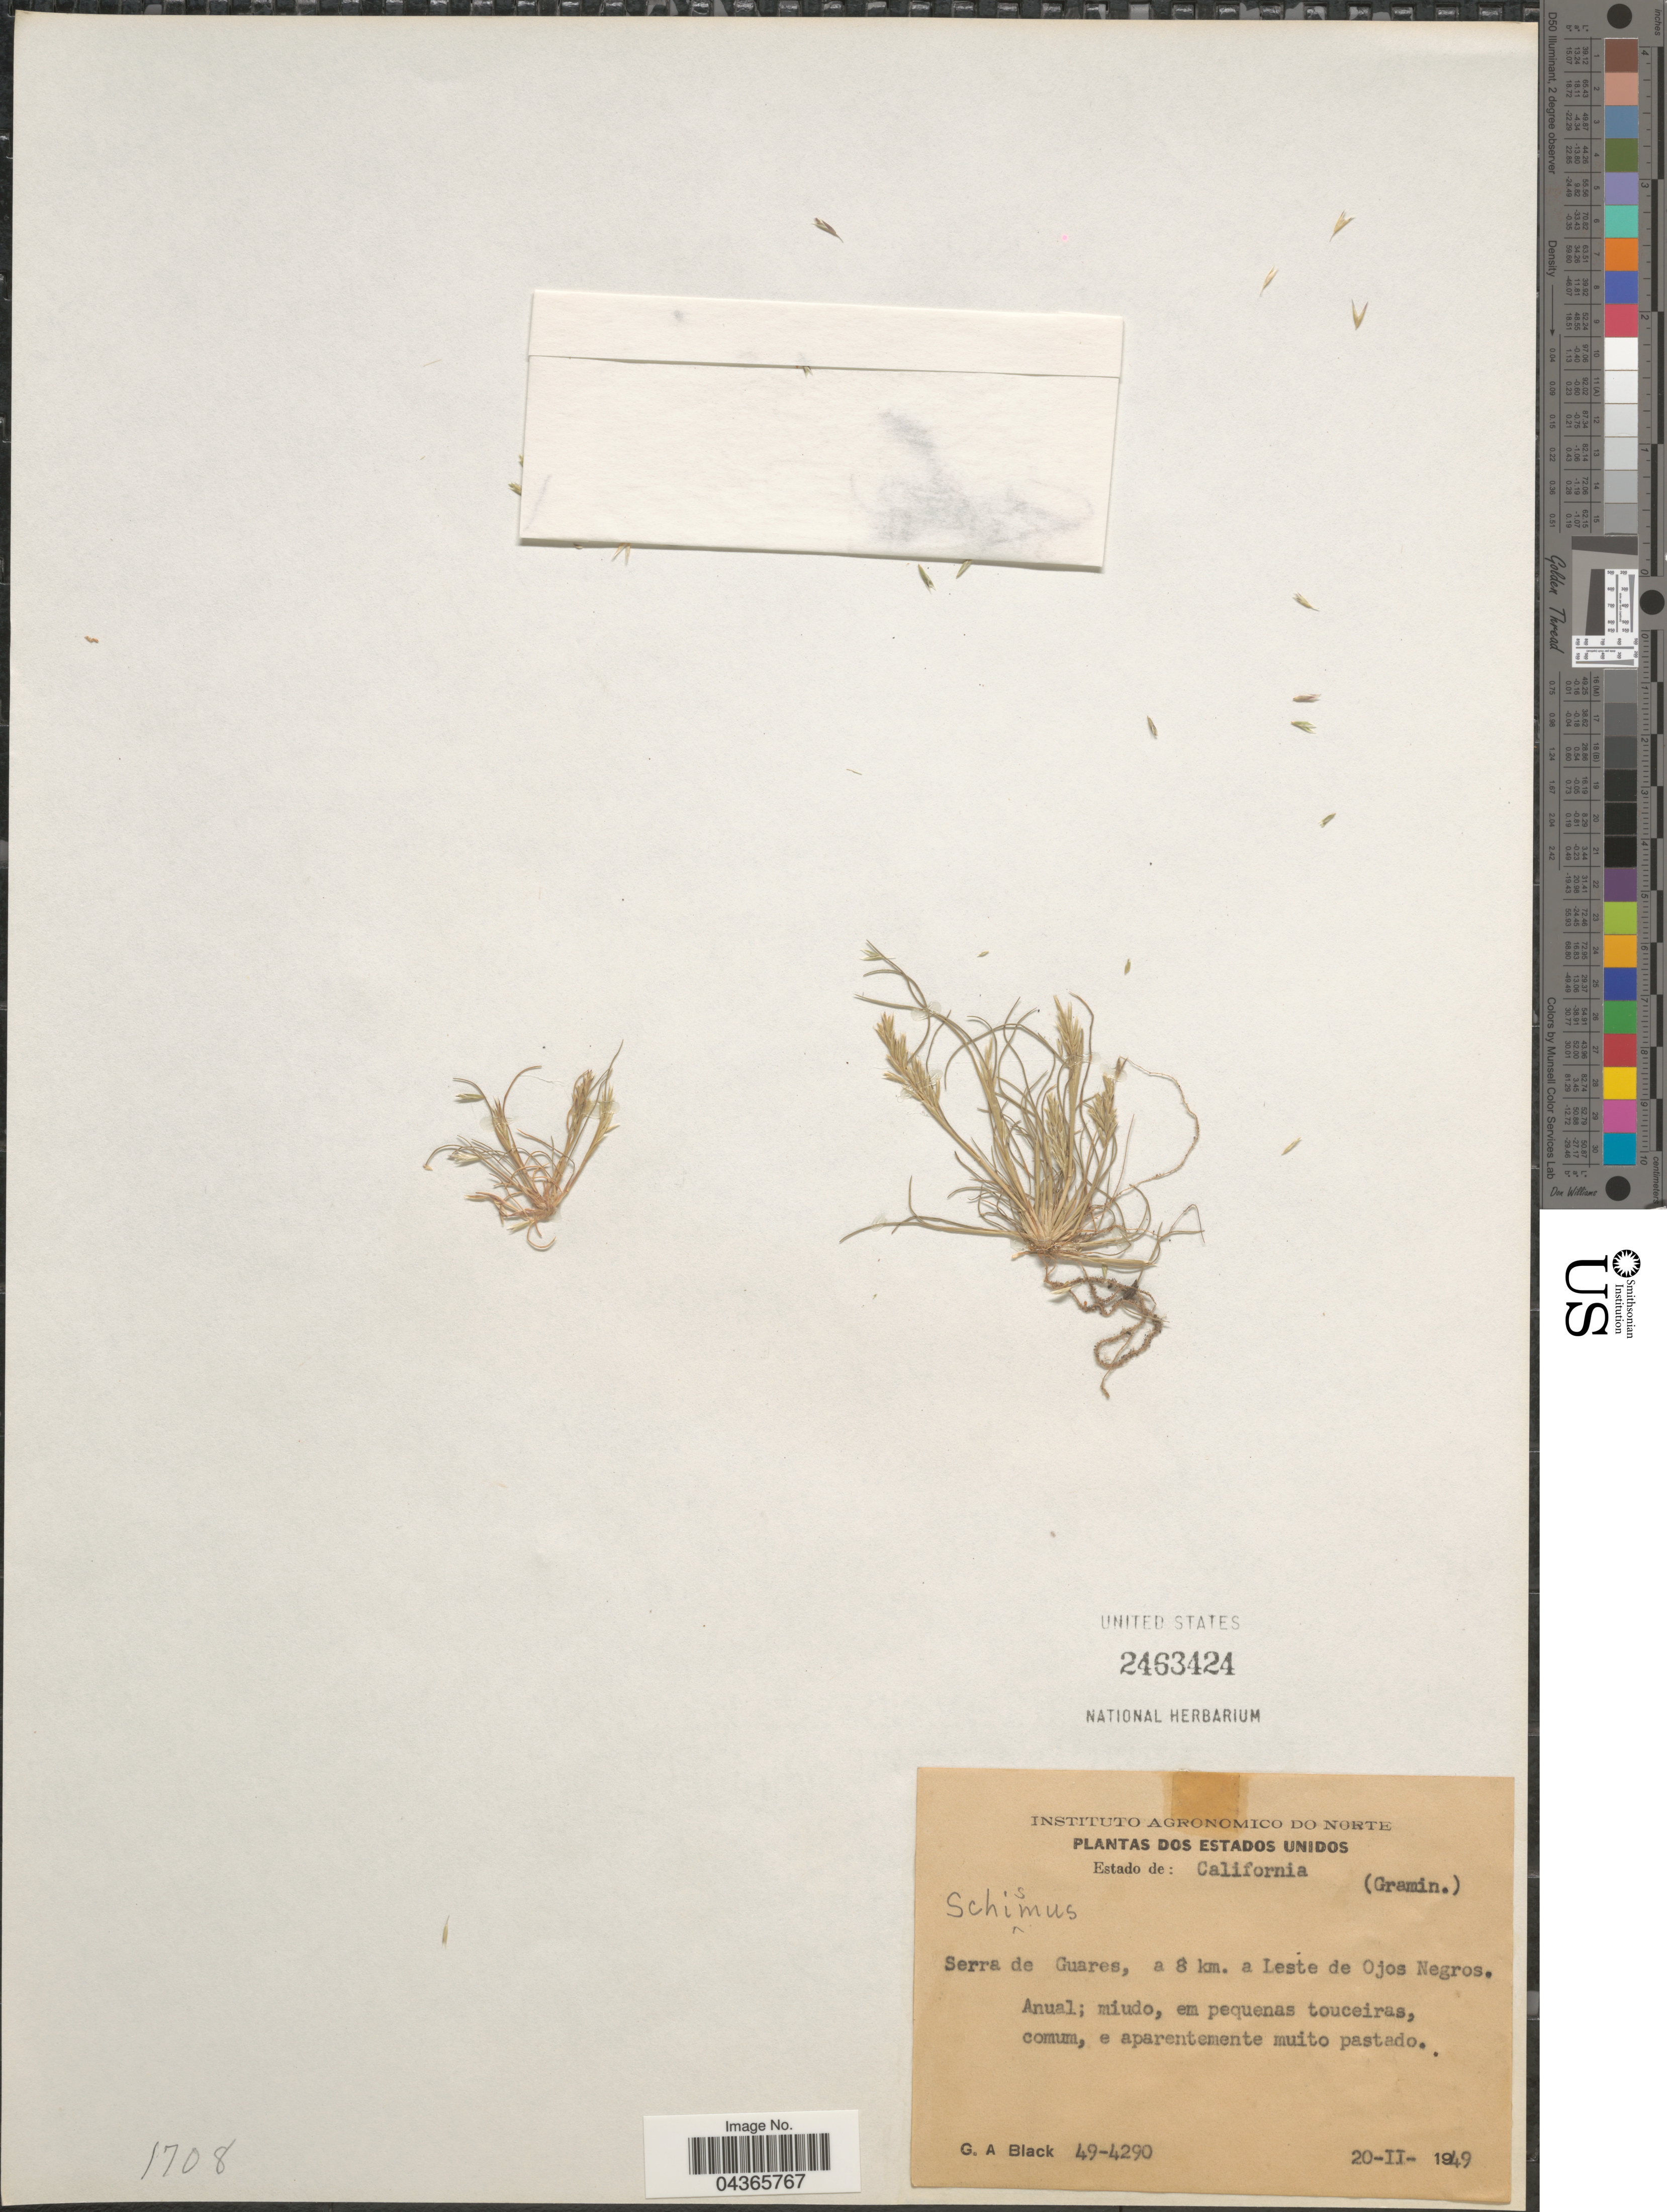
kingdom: Plantae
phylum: Tracheophyta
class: Liliopsida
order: Poales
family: Poaceae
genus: Schismus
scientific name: Schismus barbatus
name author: (L.) Thell.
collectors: G. A. Black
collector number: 49-4290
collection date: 1949-02-20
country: United States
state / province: California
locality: Estados Unidos. Estado de: California. Serra de Guares, a 8 km. a Leste de Ojos Negros.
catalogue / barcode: US 2463424